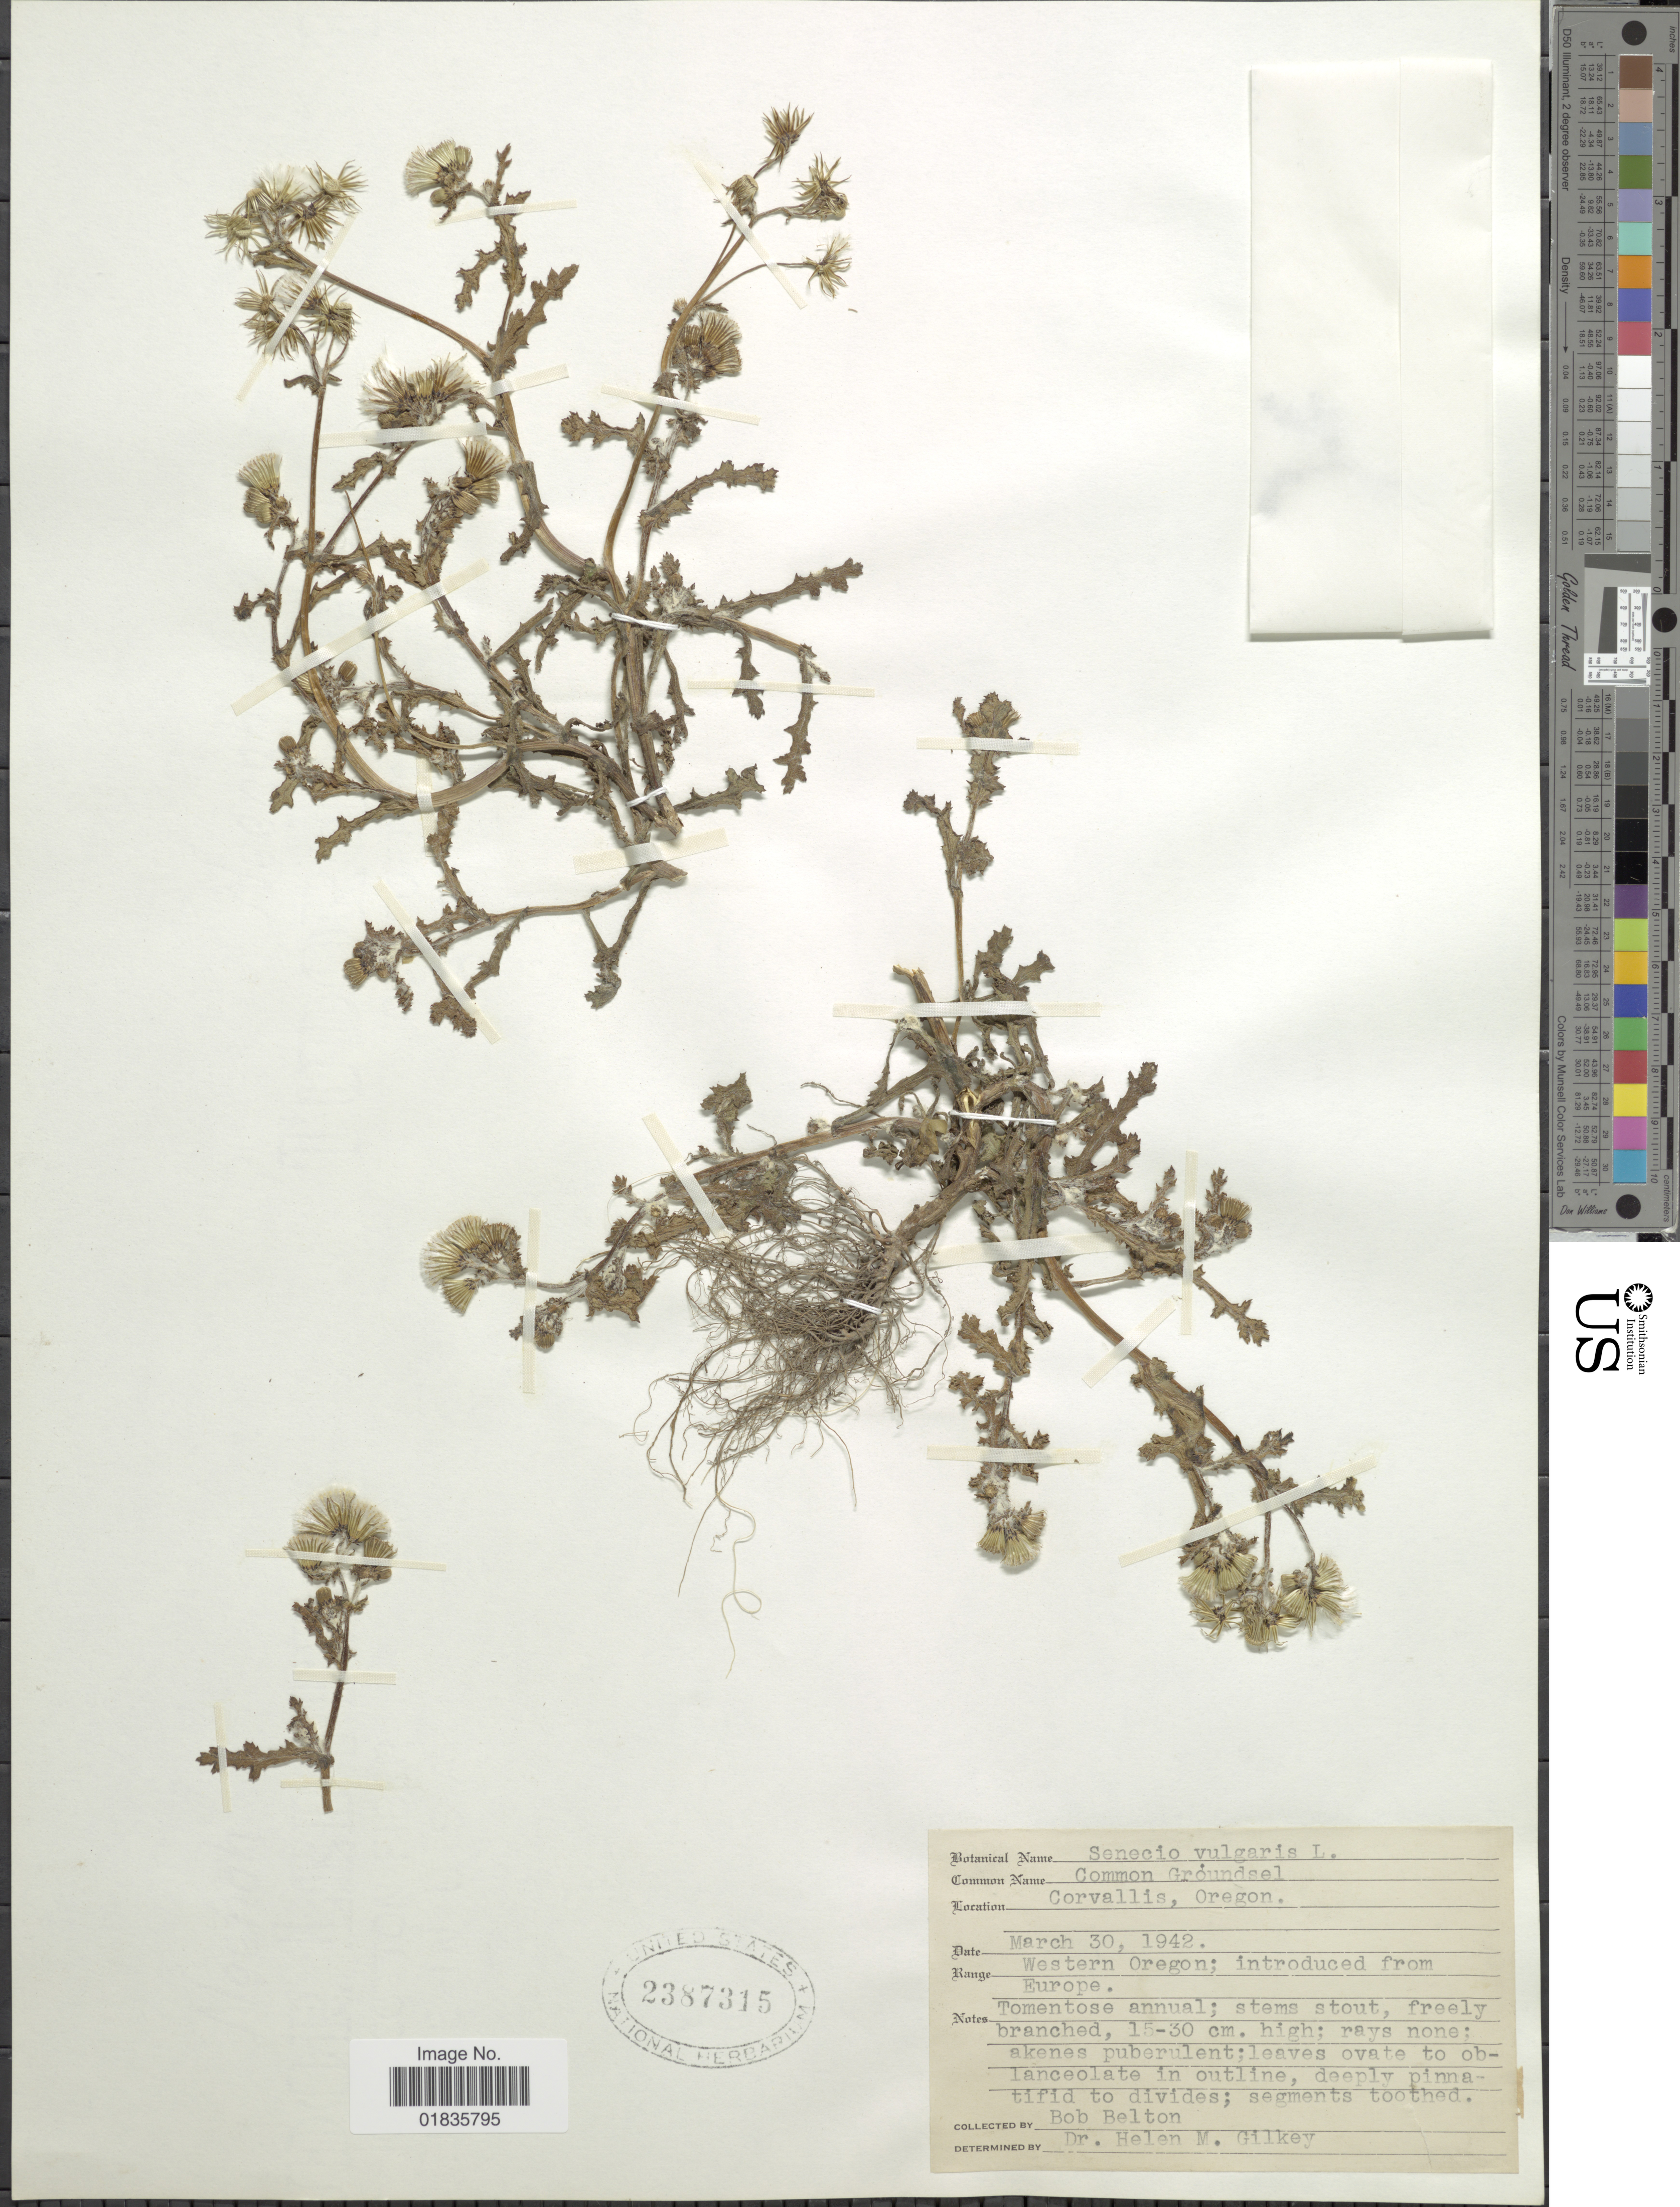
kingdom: Plantae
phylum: Tracheophyta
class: Magnoliopsida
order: Asterales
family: Asteraceae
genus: Senecio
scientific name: Senecio vulgaris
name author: L.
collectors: R. Belton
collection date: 1942-03-30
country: United States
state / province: Oregon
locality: Western Oregon; introduced from Europe, Corvallis.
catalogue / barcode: US 2387315